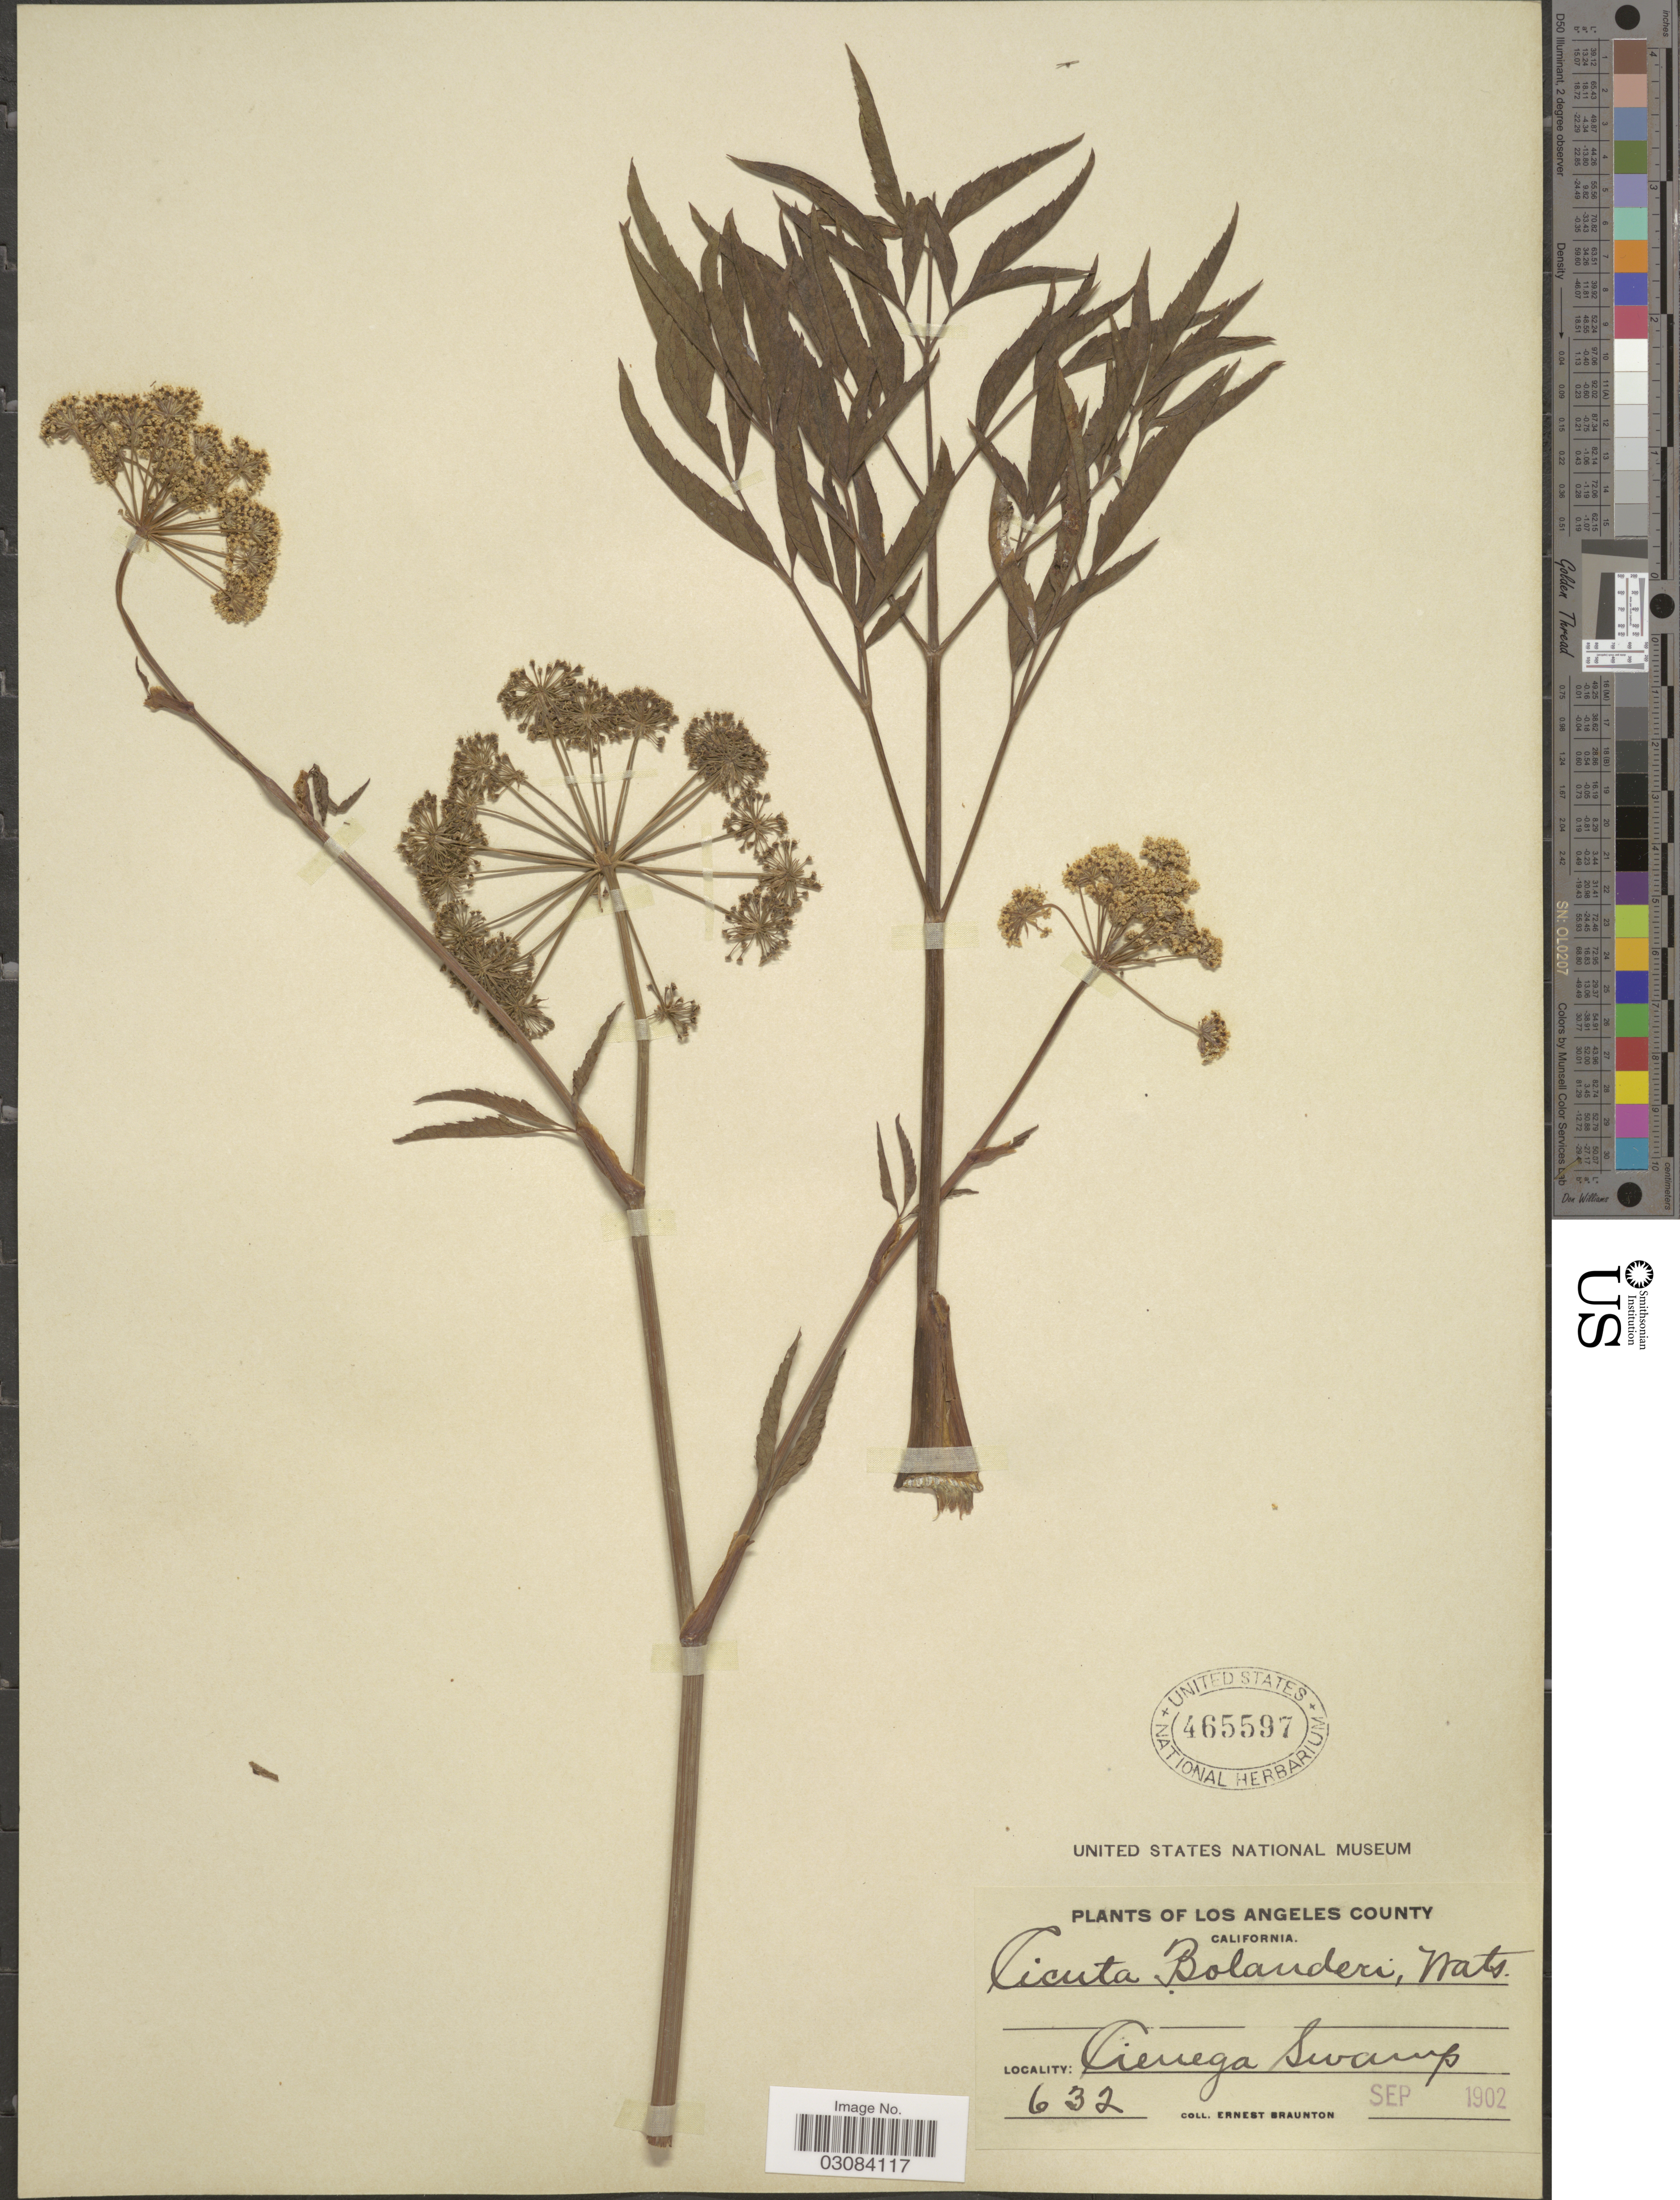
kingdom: Plantae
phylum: Tracheophyta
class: Magnoliopsida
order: Apiales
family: Apiaceae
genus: Cicuta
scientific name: Cicuta bolanderi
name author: A. Gray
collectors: E. Braunton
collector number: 632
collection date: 1902-09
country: United States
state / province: California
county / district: Los Angeles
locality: Los Angeles County. Cienega Swamp.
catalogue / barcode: US 465597